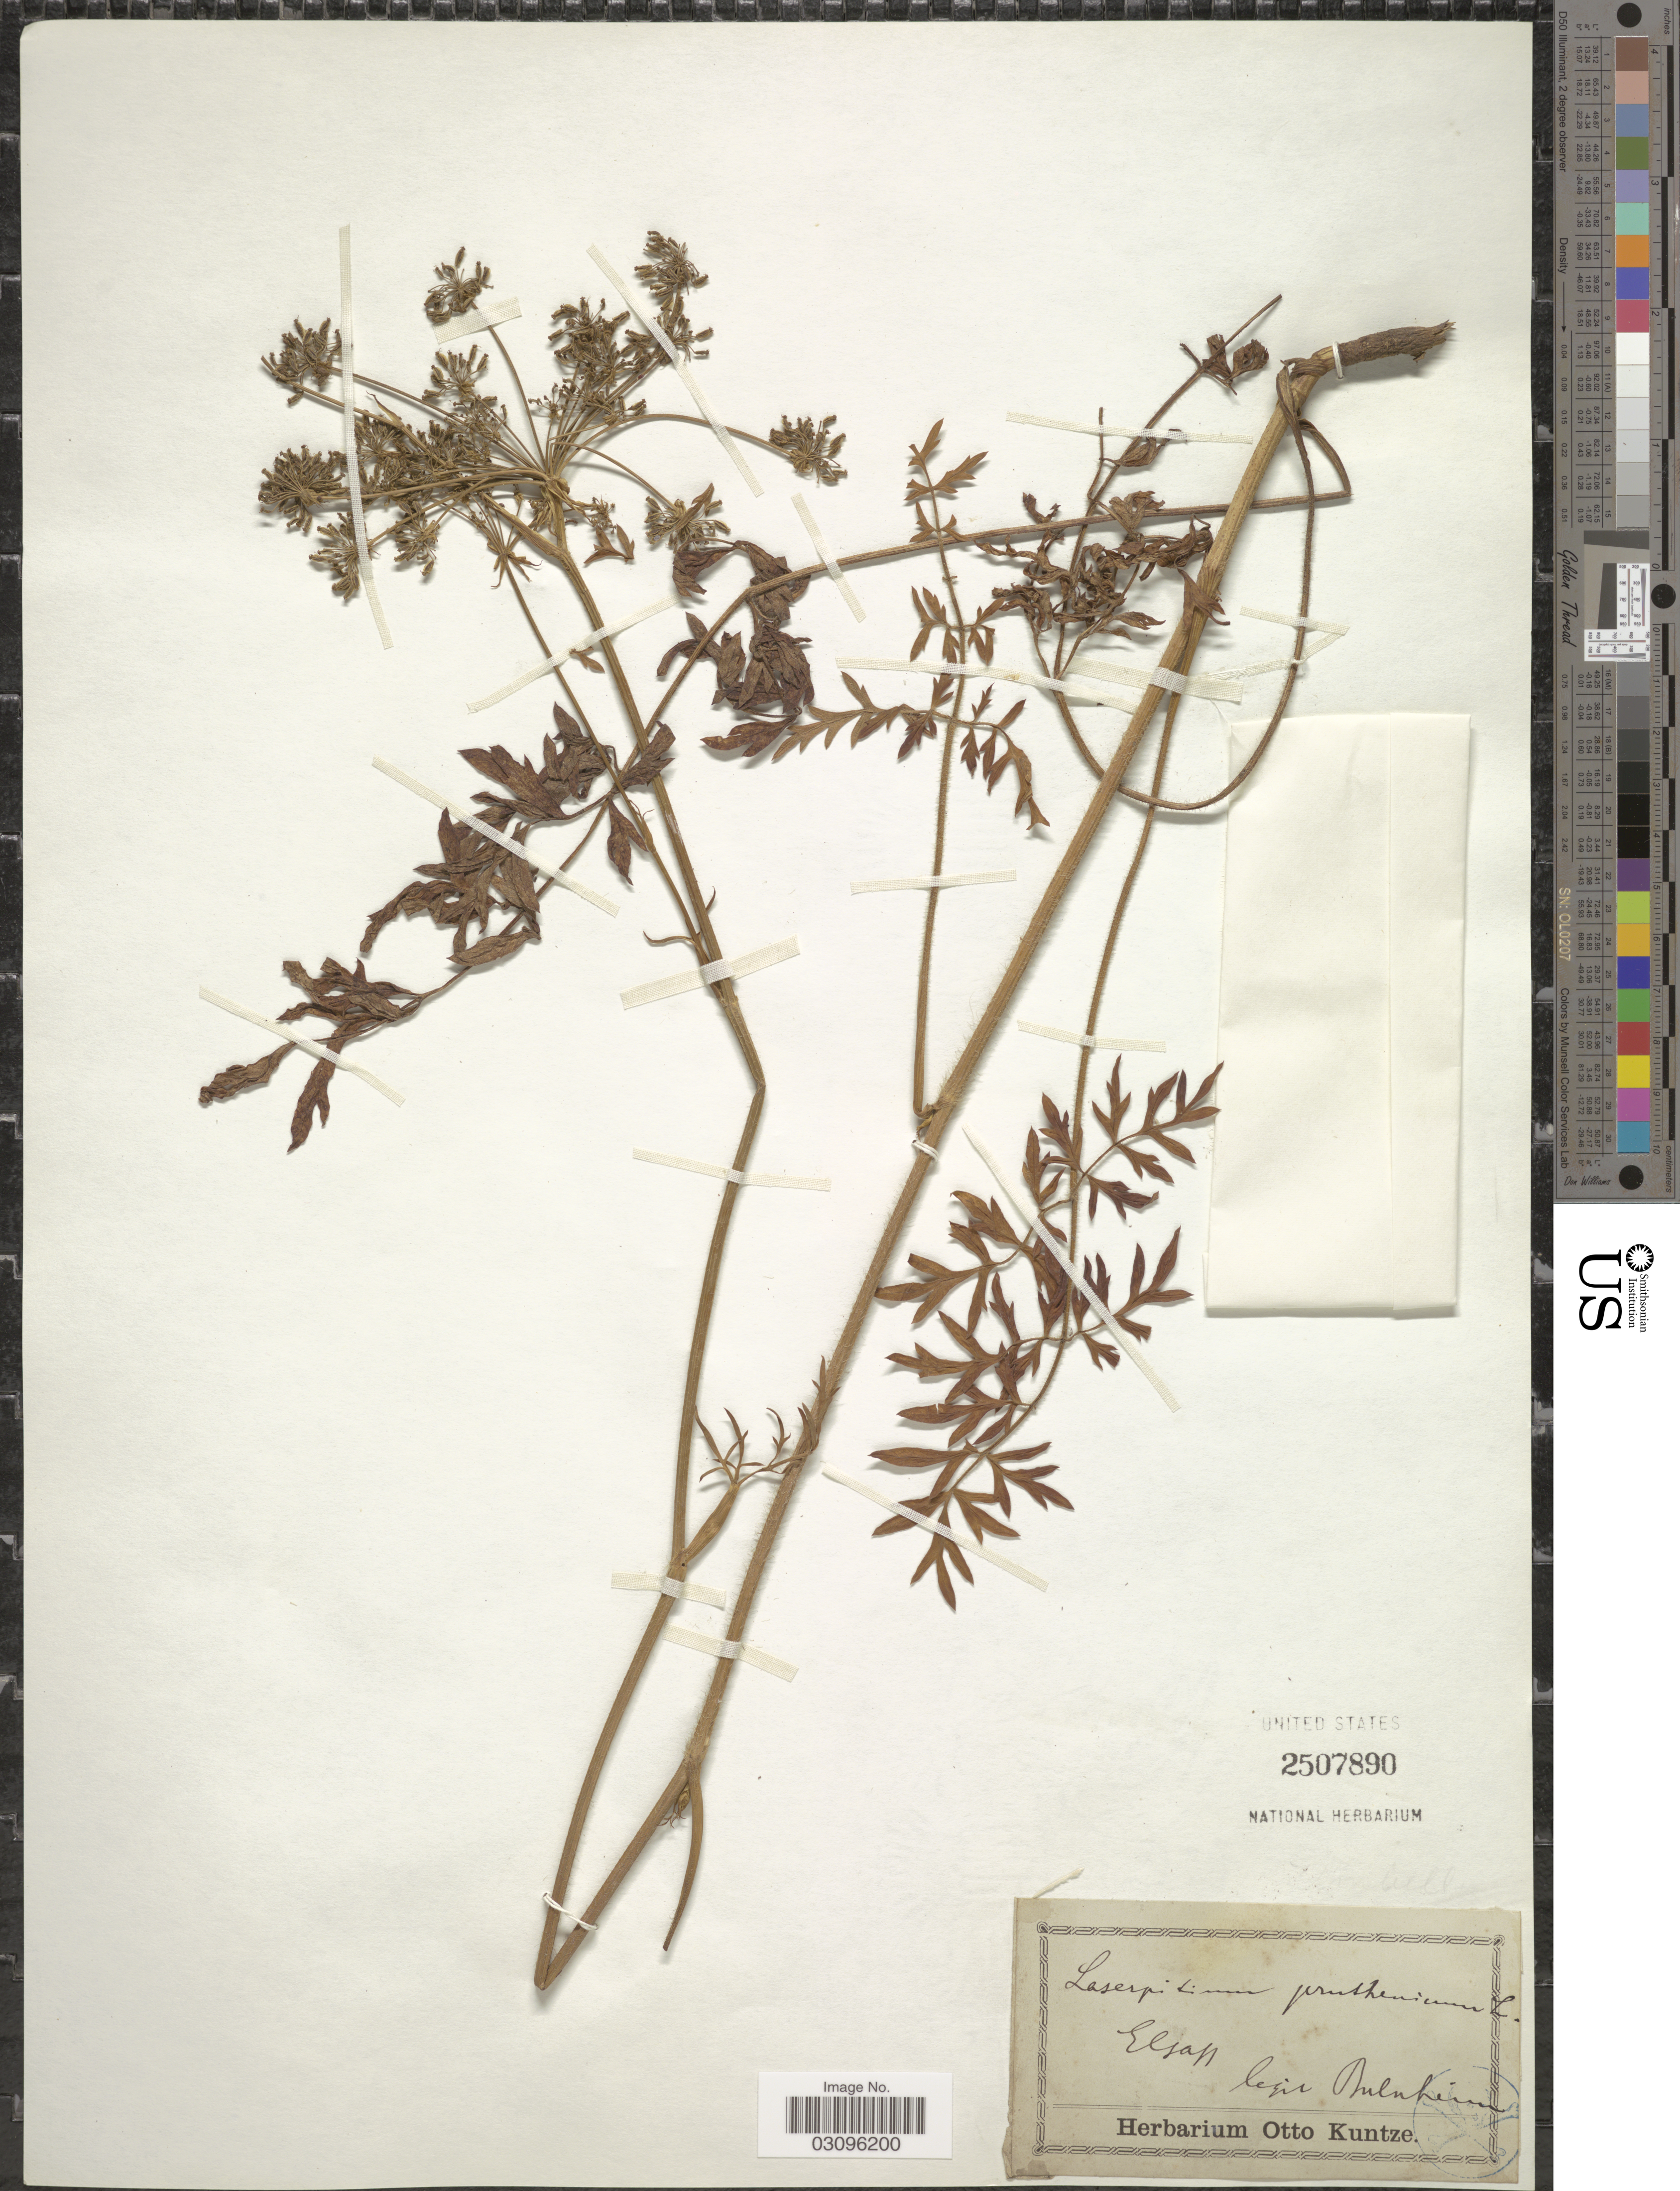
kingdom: Plantae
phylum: Tracheophyta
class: Magnoliopsida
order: Apiales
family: Apiaceae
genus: Laserpitium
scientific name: Laserpitium prutenicum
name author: L.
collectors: C. O. Bulnheim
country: France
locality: Elsass.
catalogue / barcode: US 2507890